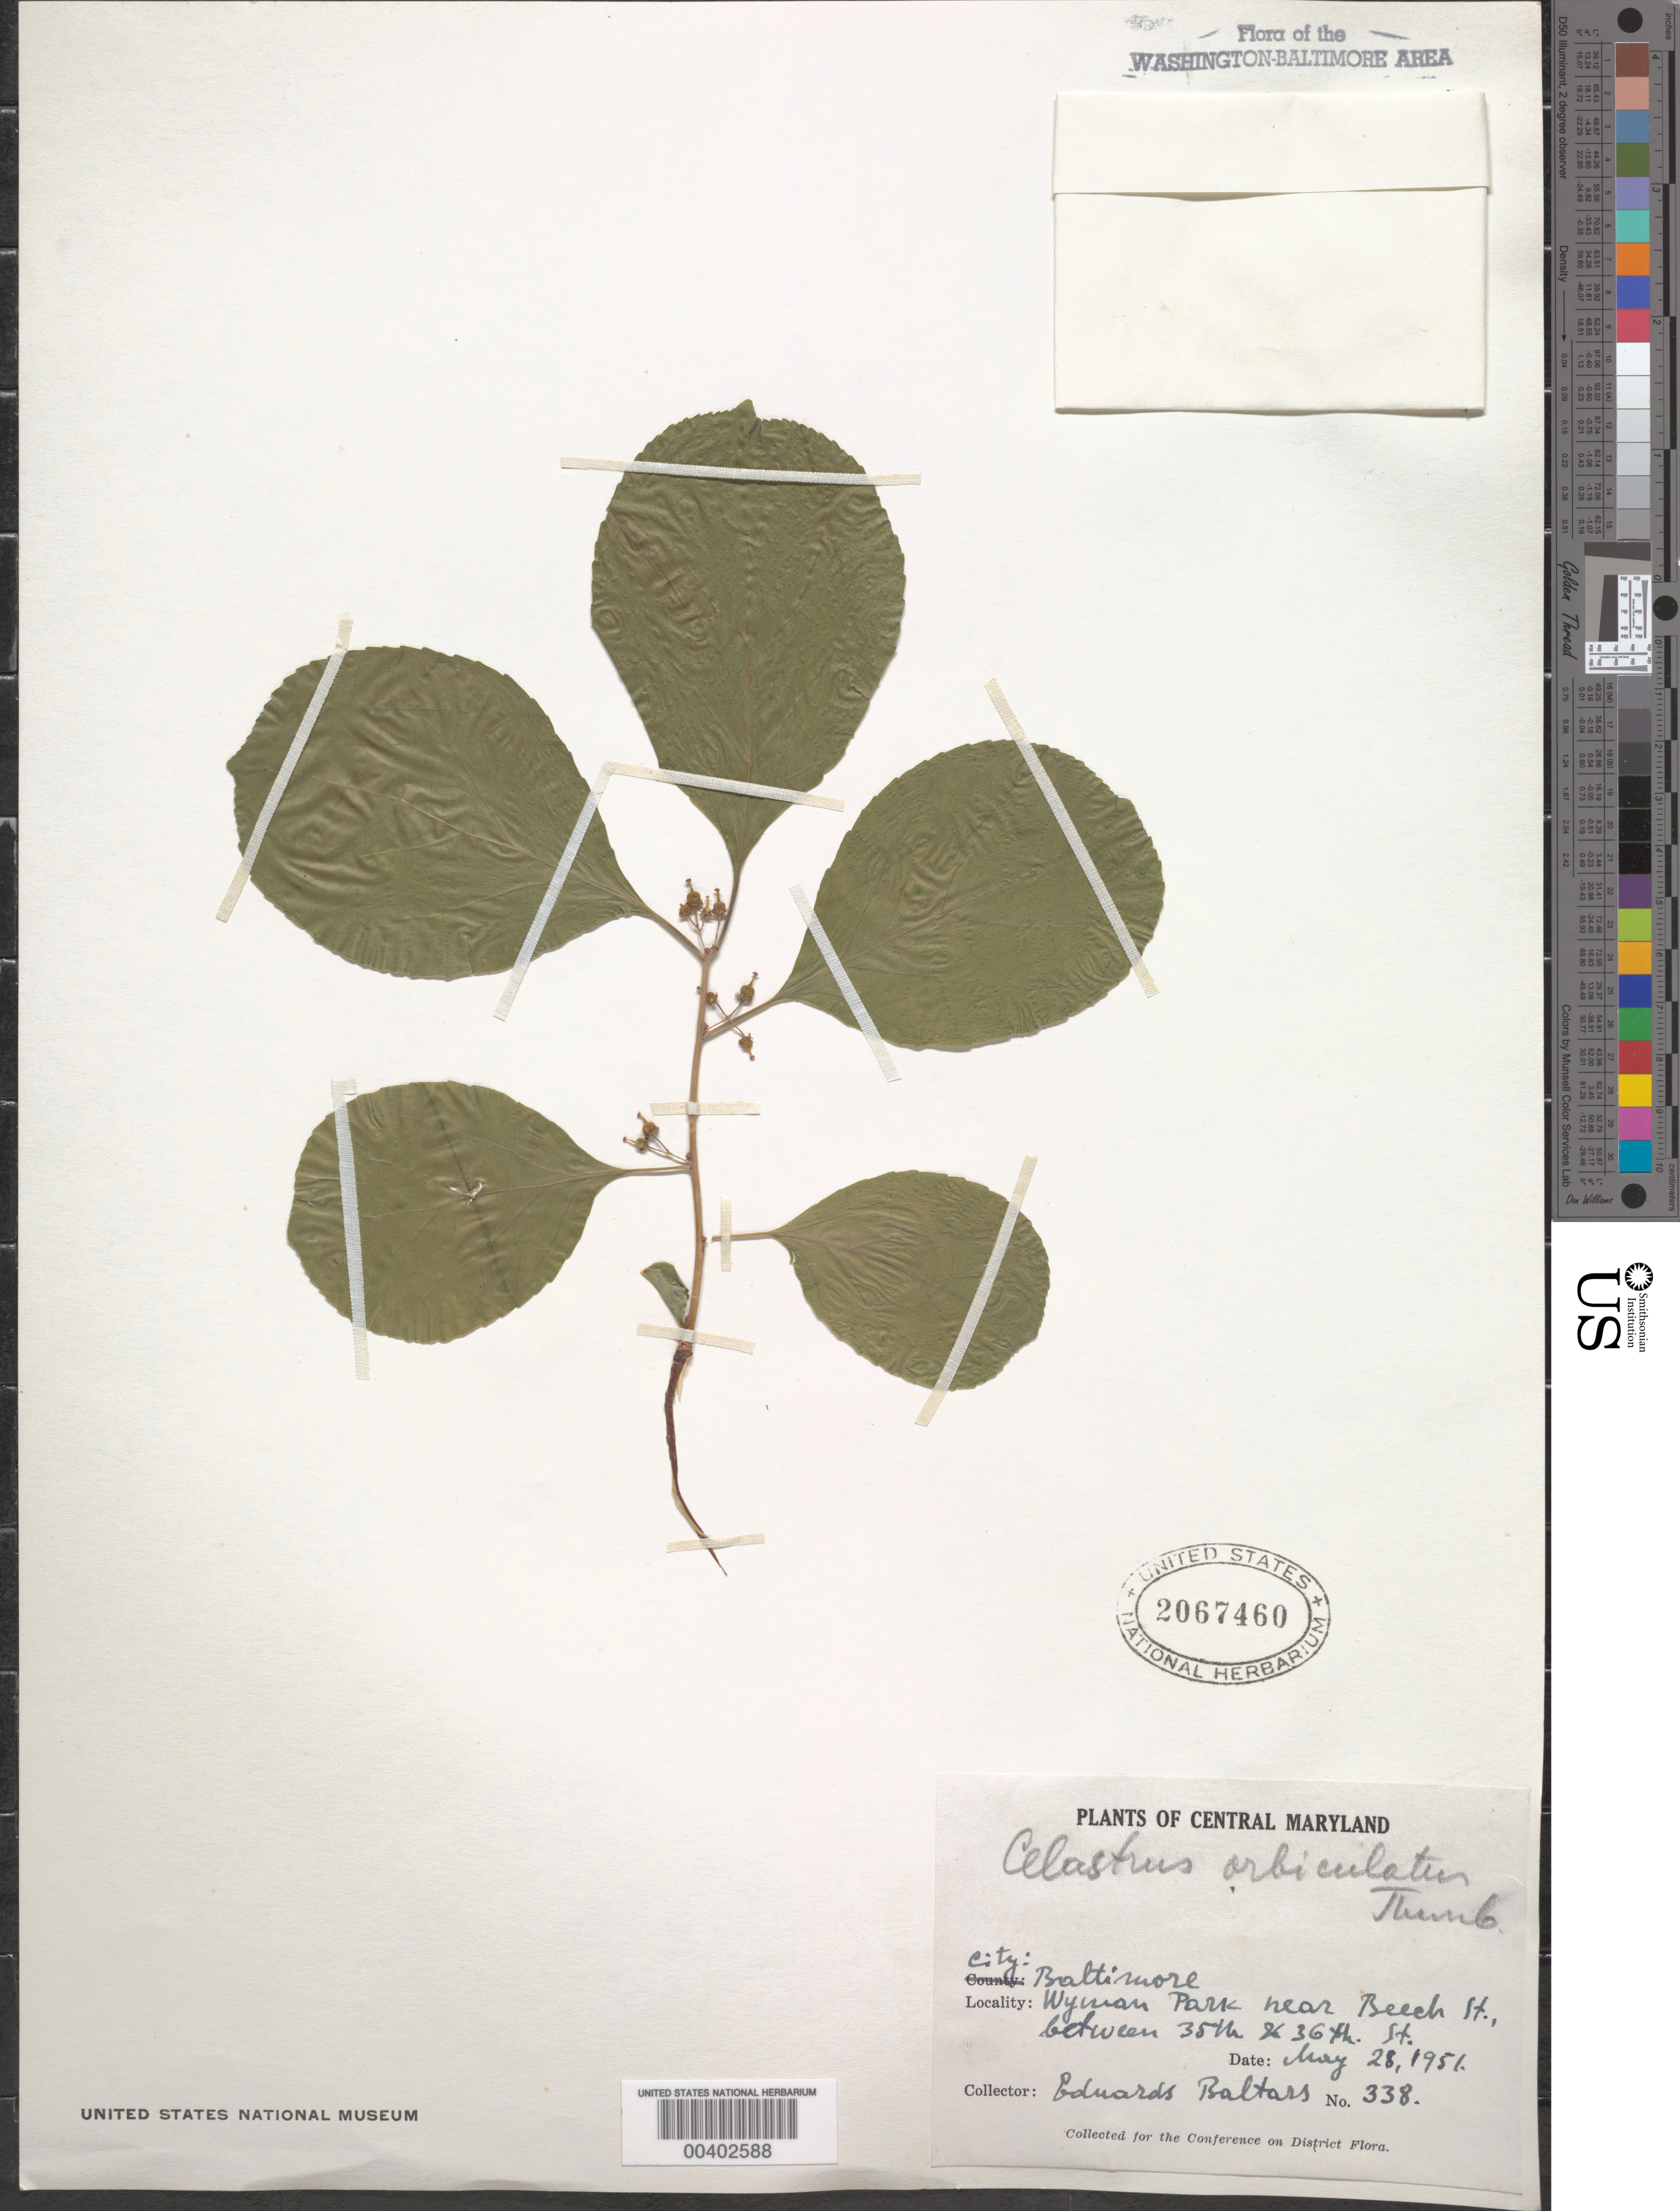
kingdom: Plantae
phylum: Tracheophyta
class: Magnoliopsida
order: Celastrales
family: Celastraceae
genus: Celastrus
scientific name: Celastrus orbiculatus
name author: Thunb.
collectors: E. Baltars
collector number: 338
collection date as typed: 28 May 1951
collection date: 1951-05-28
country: United States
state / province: Maryland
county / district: Baltimore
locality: Wyman Park, Beech St. vicinity, between 35th and 36th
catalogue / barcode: US 2067460